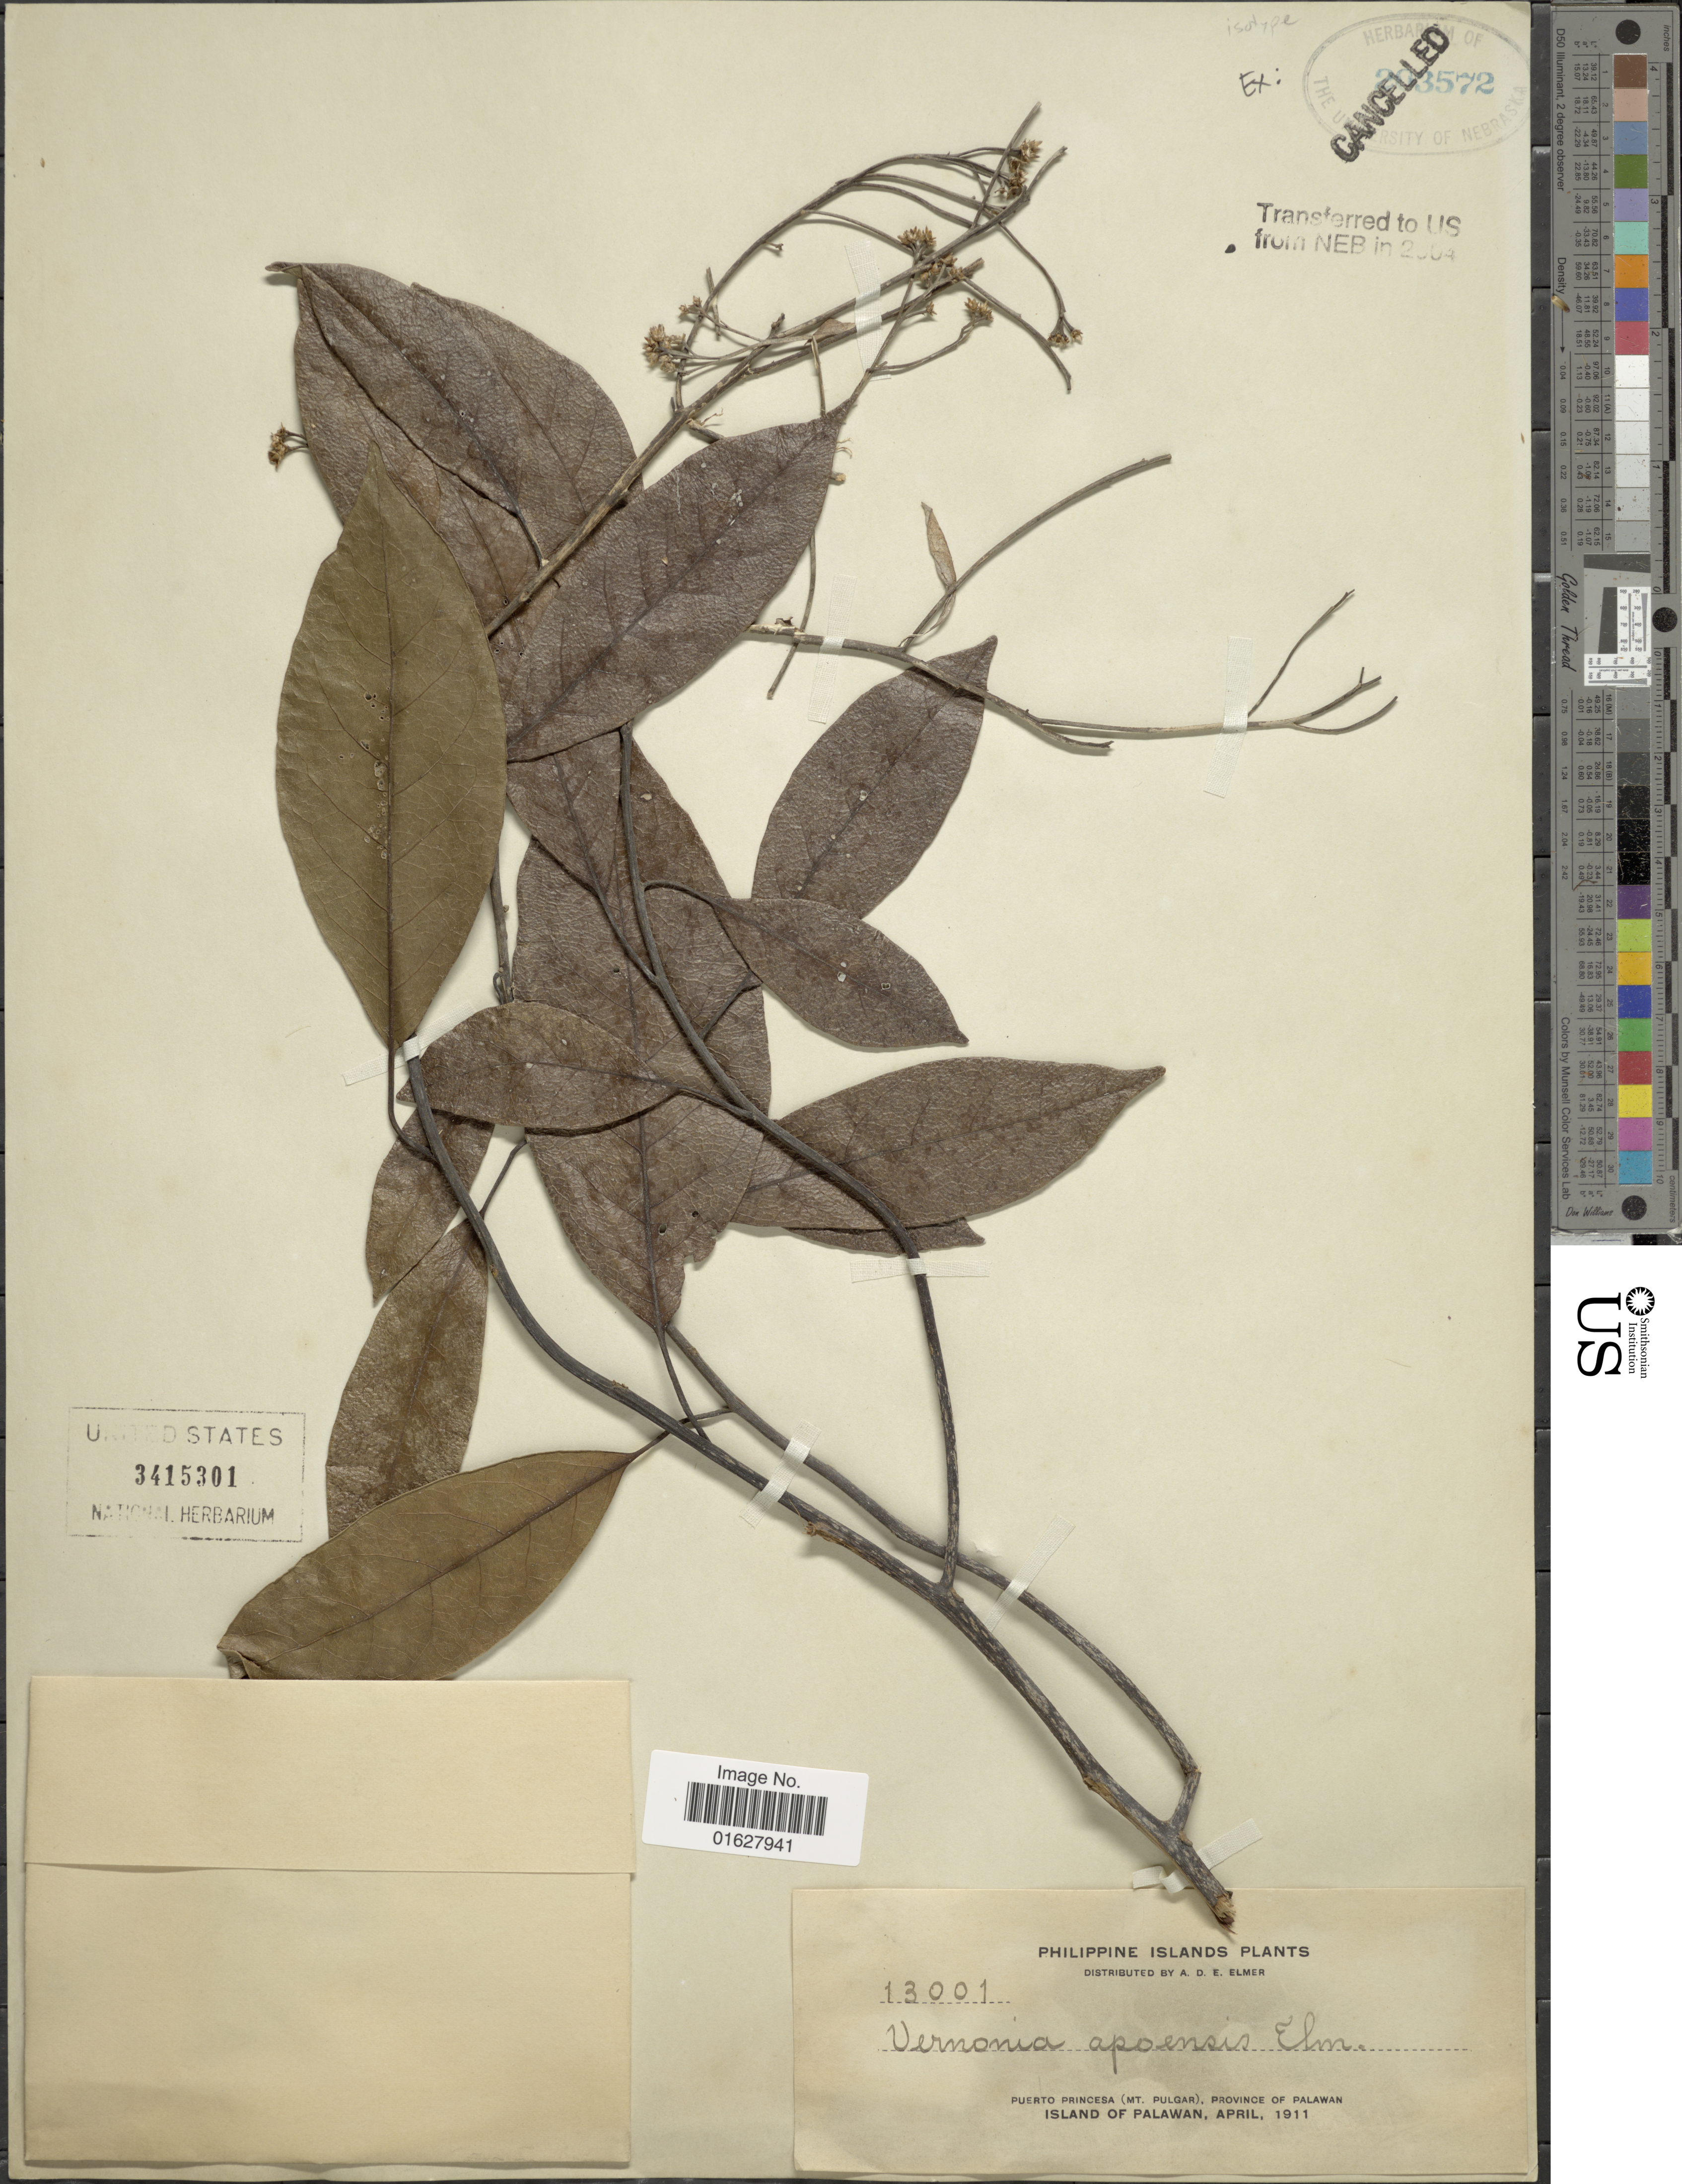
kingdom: Plantae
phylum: Tracheophyta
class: Magnoliopsida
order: Asterales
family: Asteraceae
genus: Vernonia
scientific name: Vernonia apoensis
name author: Elmer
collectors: A. D. E. Elmer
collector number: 13001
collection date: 1911-04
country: Philippines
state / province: Mimaropa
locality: Philippine Island. Puerto Princesa (Mt. Pulgar), Province of Palawan. Island of Palawan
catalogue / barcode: US 3415301